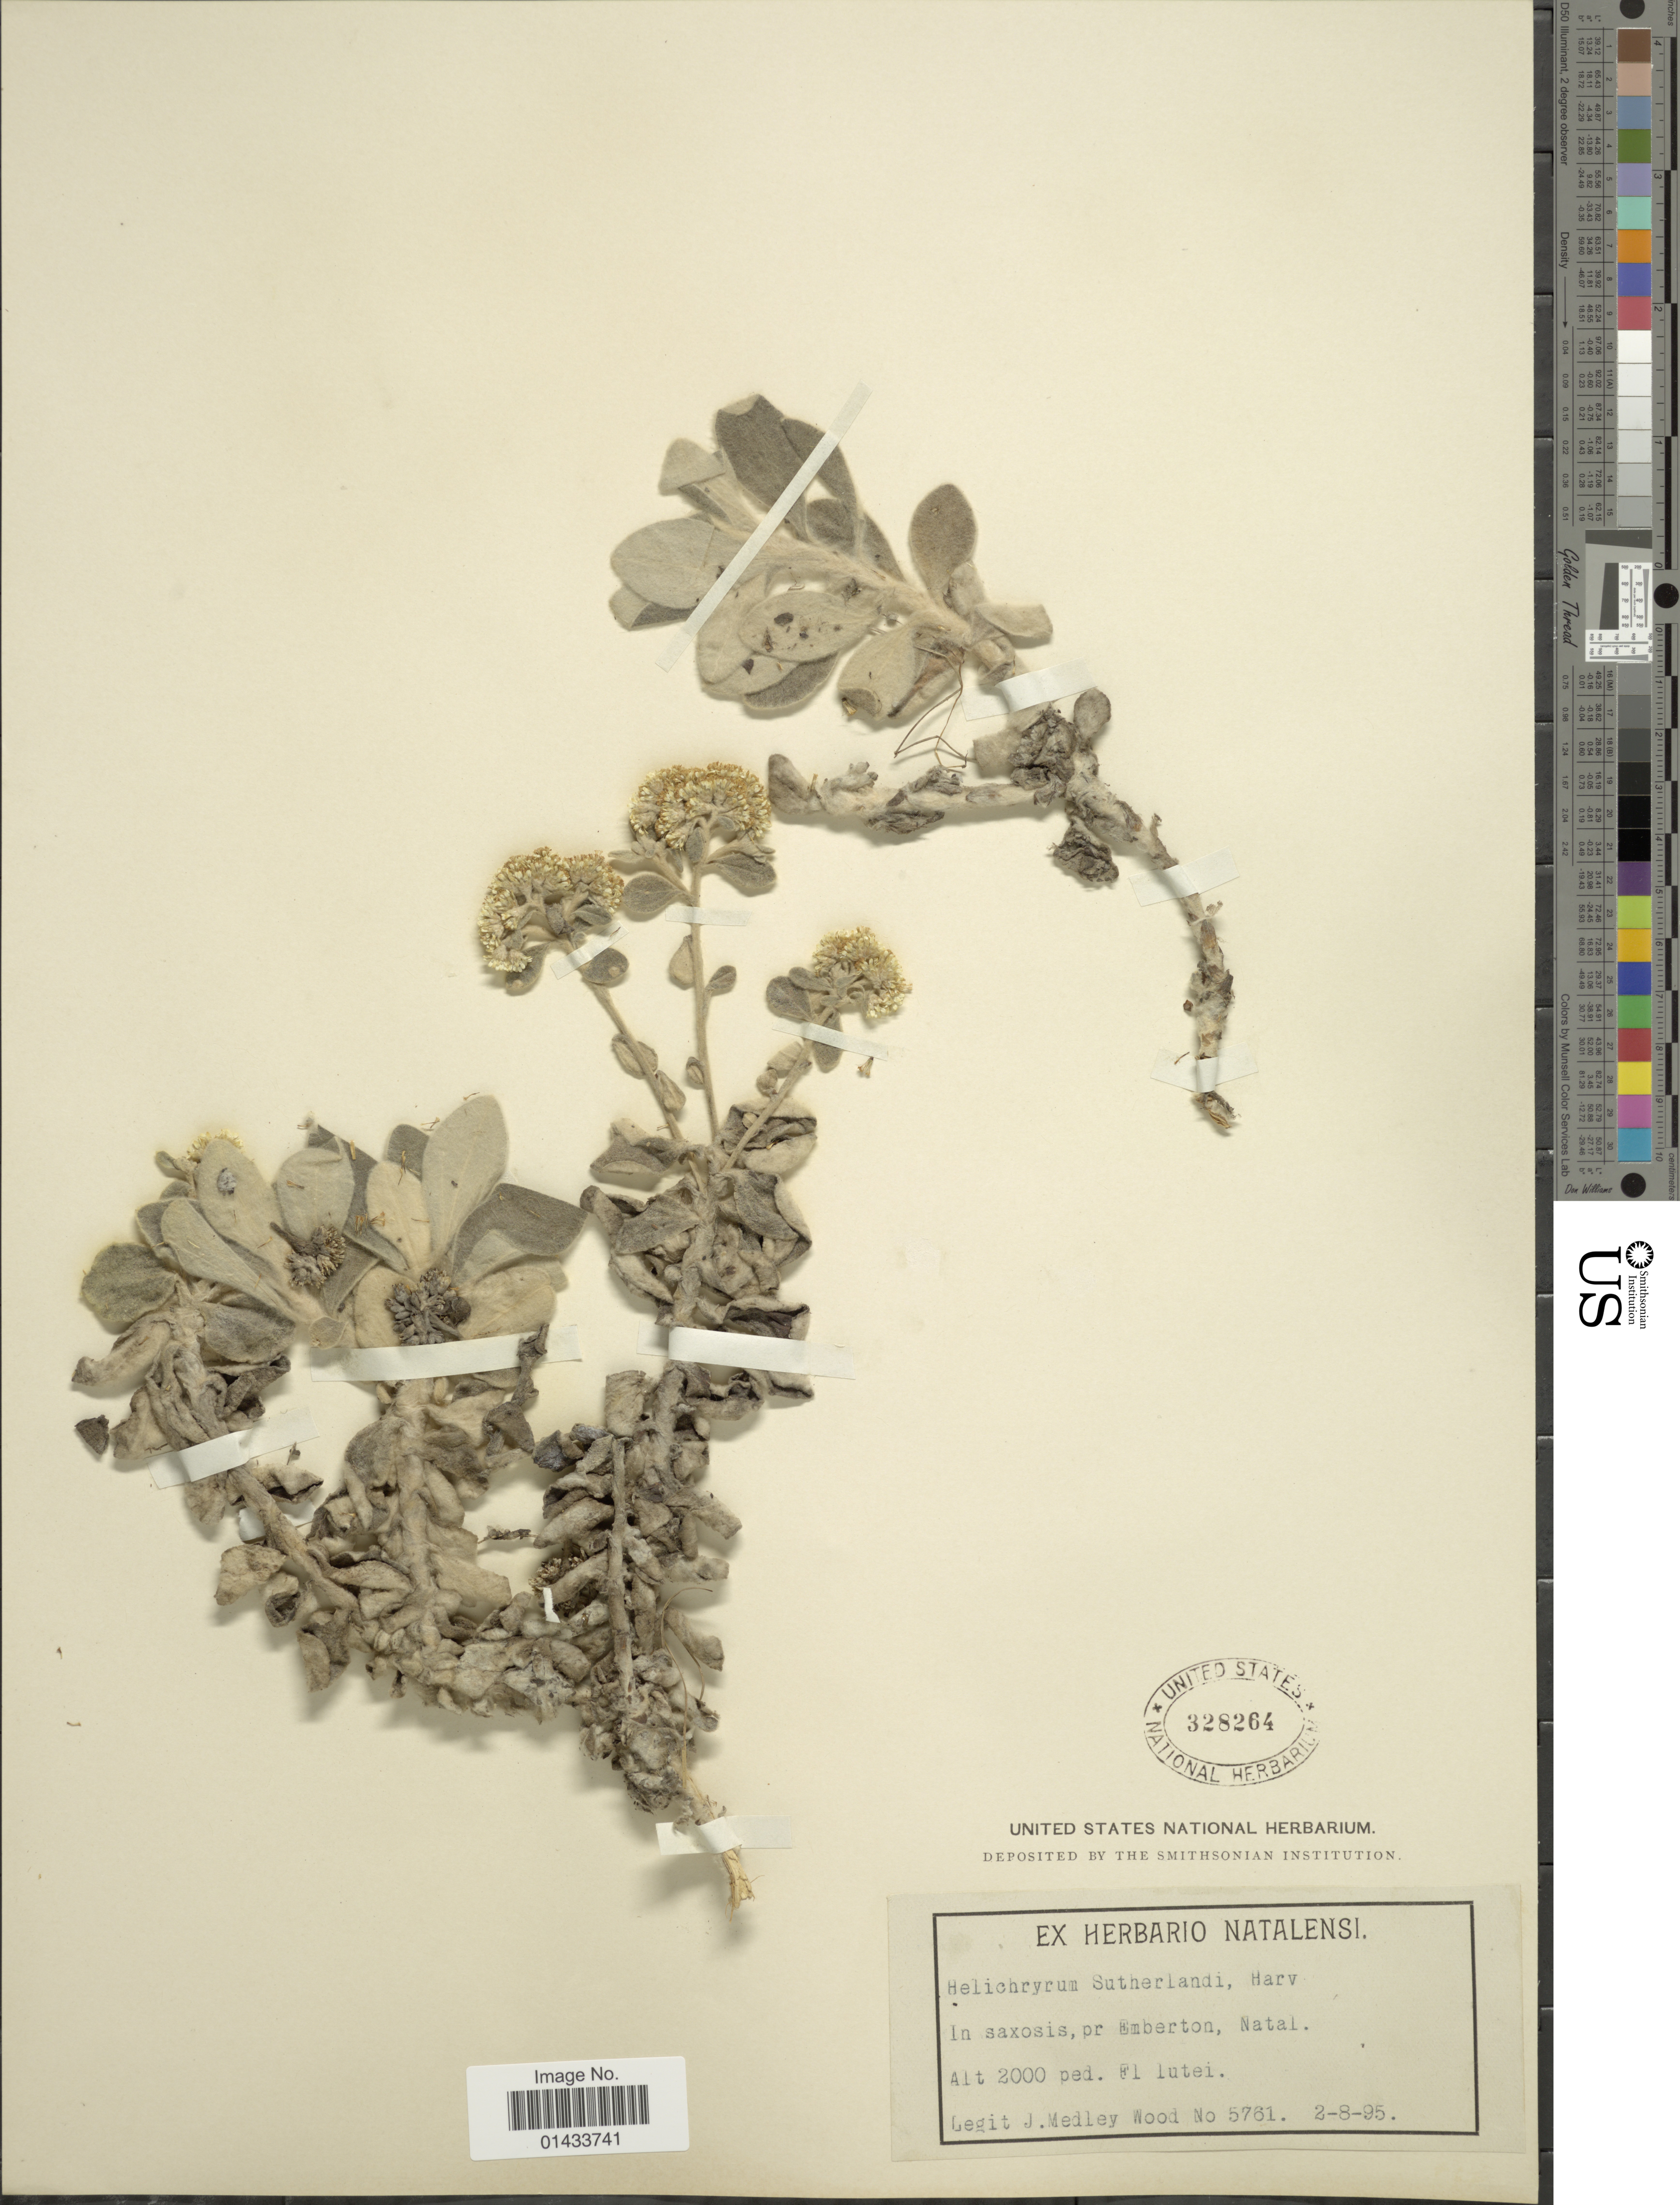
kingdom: Plantae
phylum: Tracheophyta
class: Magnoliopsida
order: Asterales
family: Asteraceae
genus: Helichrysum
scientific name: Helichrysum sutherlandii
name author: Harv.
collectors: J. M. Wood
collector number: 5761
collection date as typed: Transcribed d/m/y: 2/8/95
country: South Africa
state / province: KwaZulu-Natal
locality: In saxosis, pr Emberton, Natal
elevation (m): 610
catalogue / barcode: US 328264